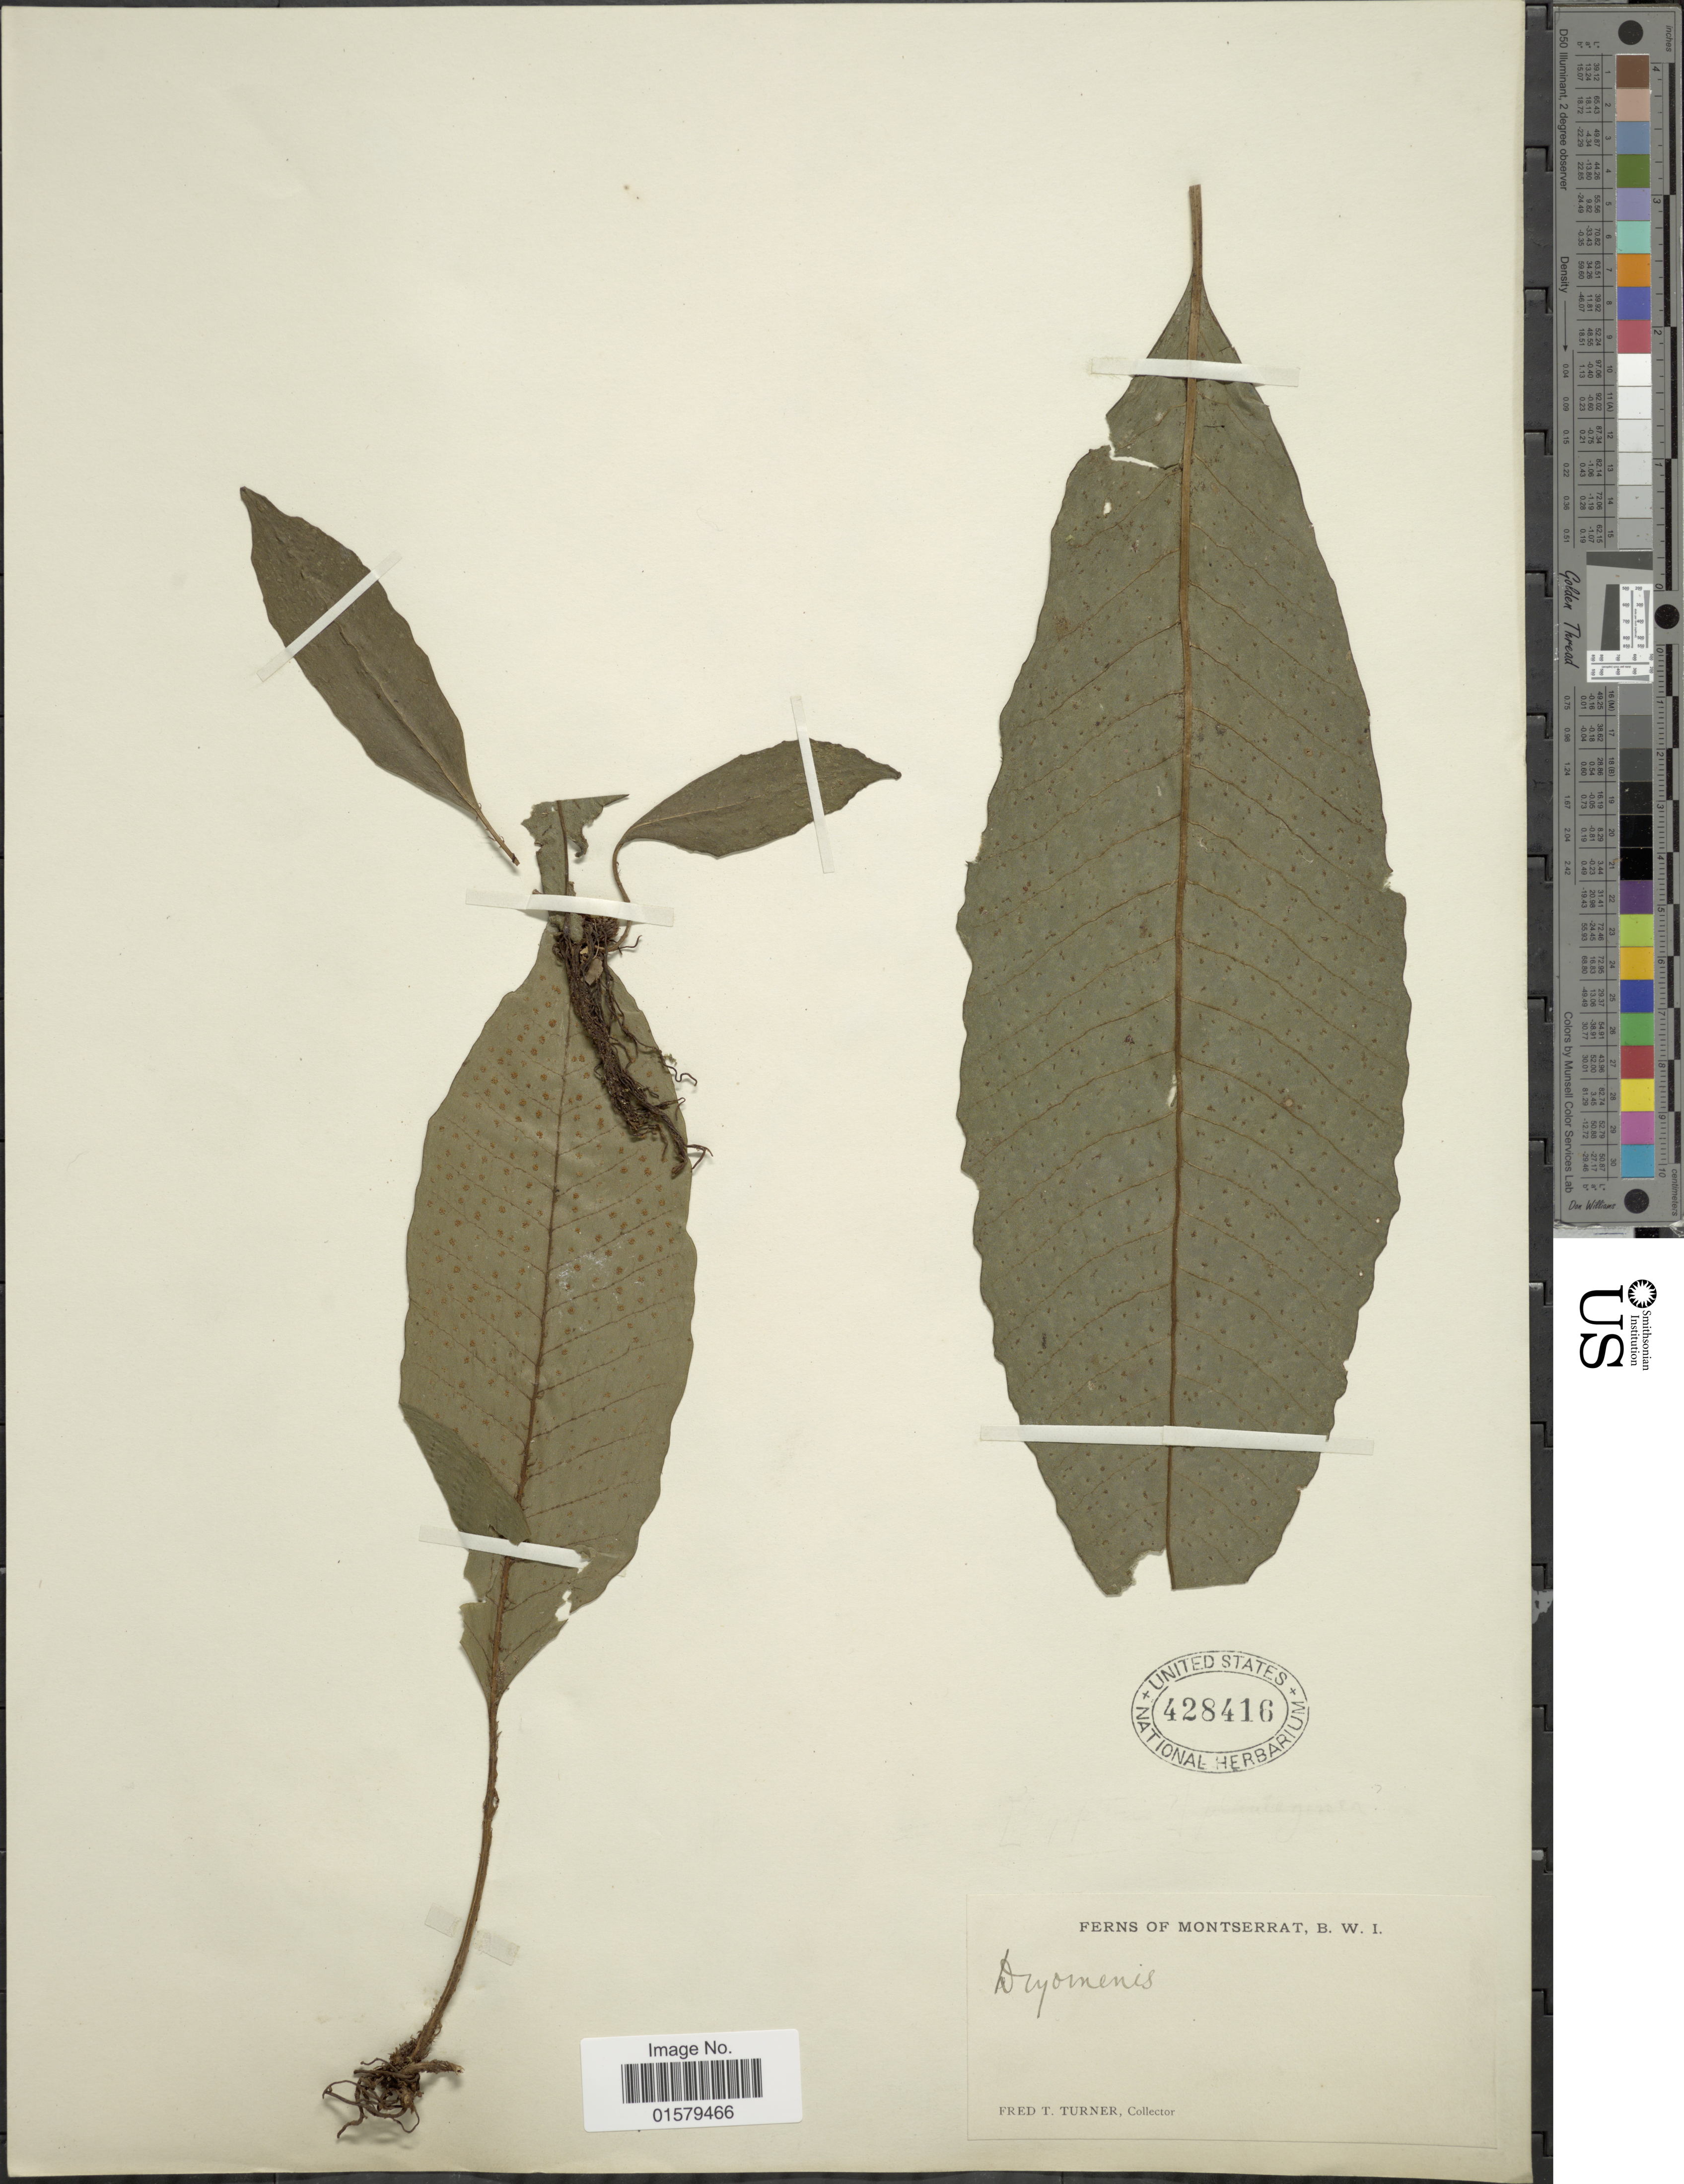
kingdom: Plantae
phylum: Tracheophyta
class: Polypodiopsida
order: Polypodiales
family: Tectariaceae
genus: Tectaria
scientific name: Tectaria plantaginea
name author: (Jacq.) Maxon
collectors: F. T. Turner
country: Montserrat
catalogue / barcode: US 428416